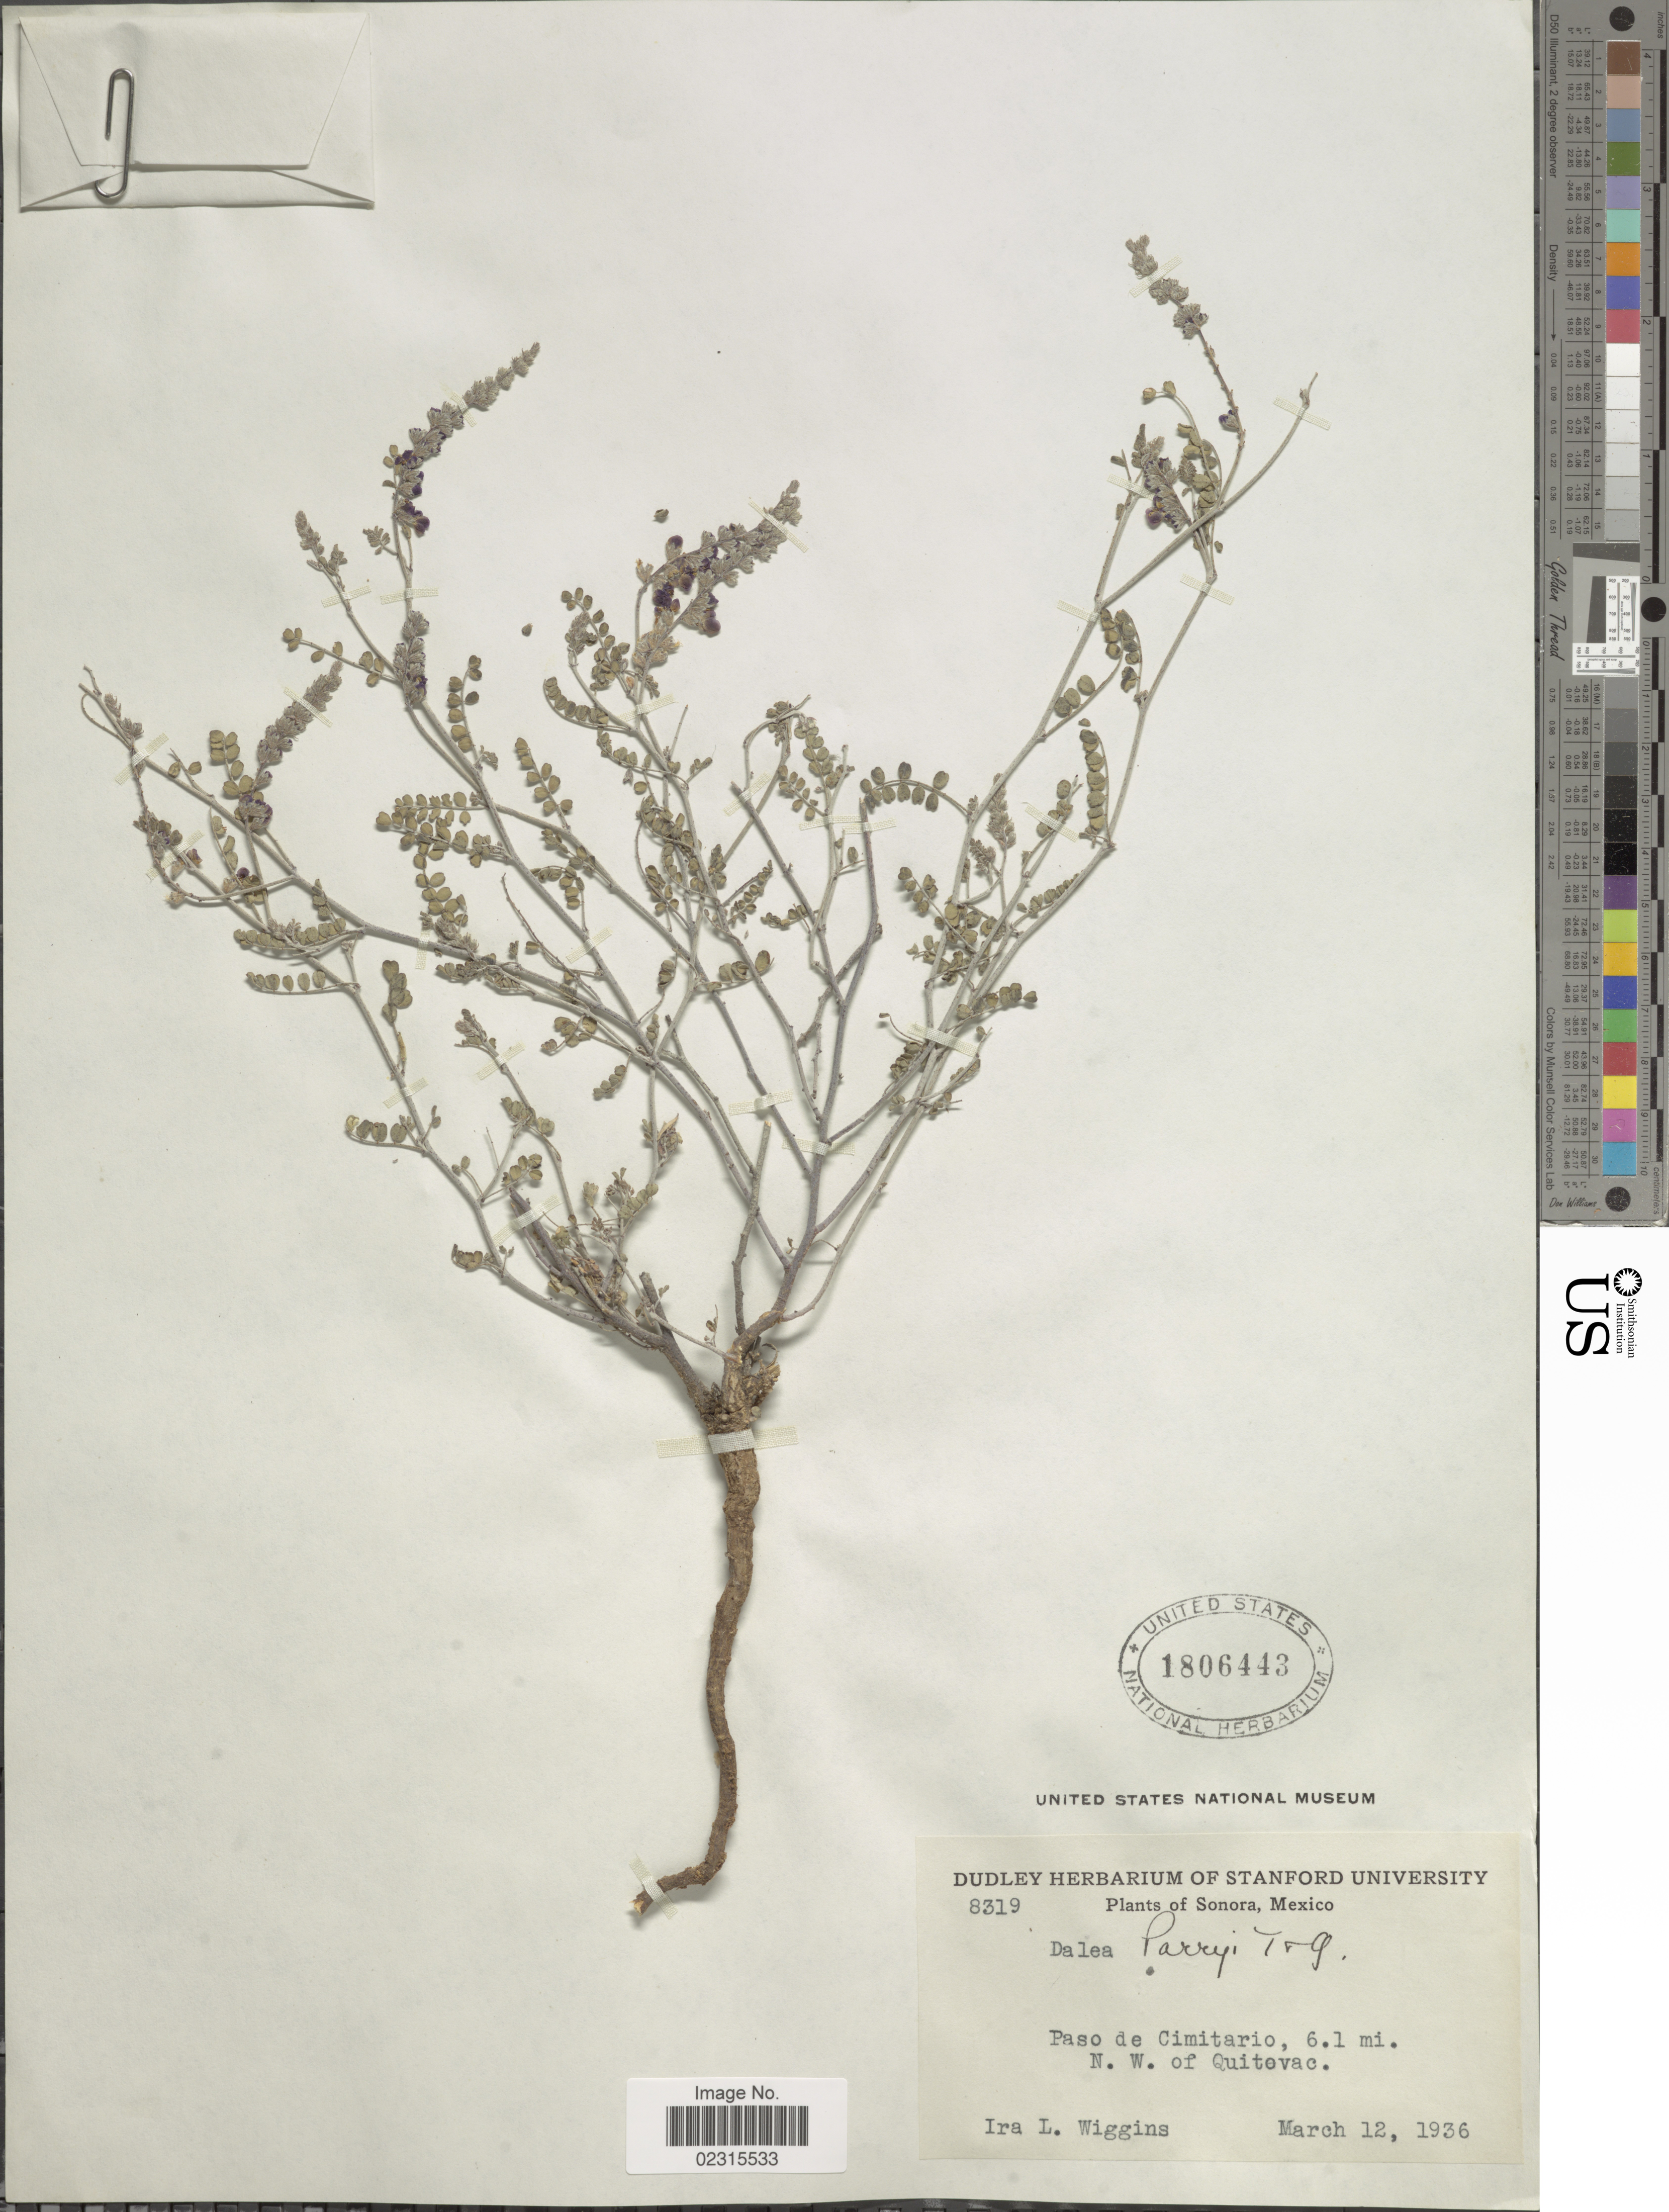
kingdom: Plantae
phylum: Tracheophyta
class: Magnoliopsida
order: Fabales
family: Fabaceae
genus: Marina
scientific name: Marina parryi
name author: (Torr. & A. Gray) Barneby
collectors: I. L. Wiggins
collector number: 8319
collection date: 1936-03-12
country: Mexico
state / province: Sonora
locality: Paso de Cimitario, 6.1 mi. N. W of Quitevac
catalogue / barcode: US 1806443